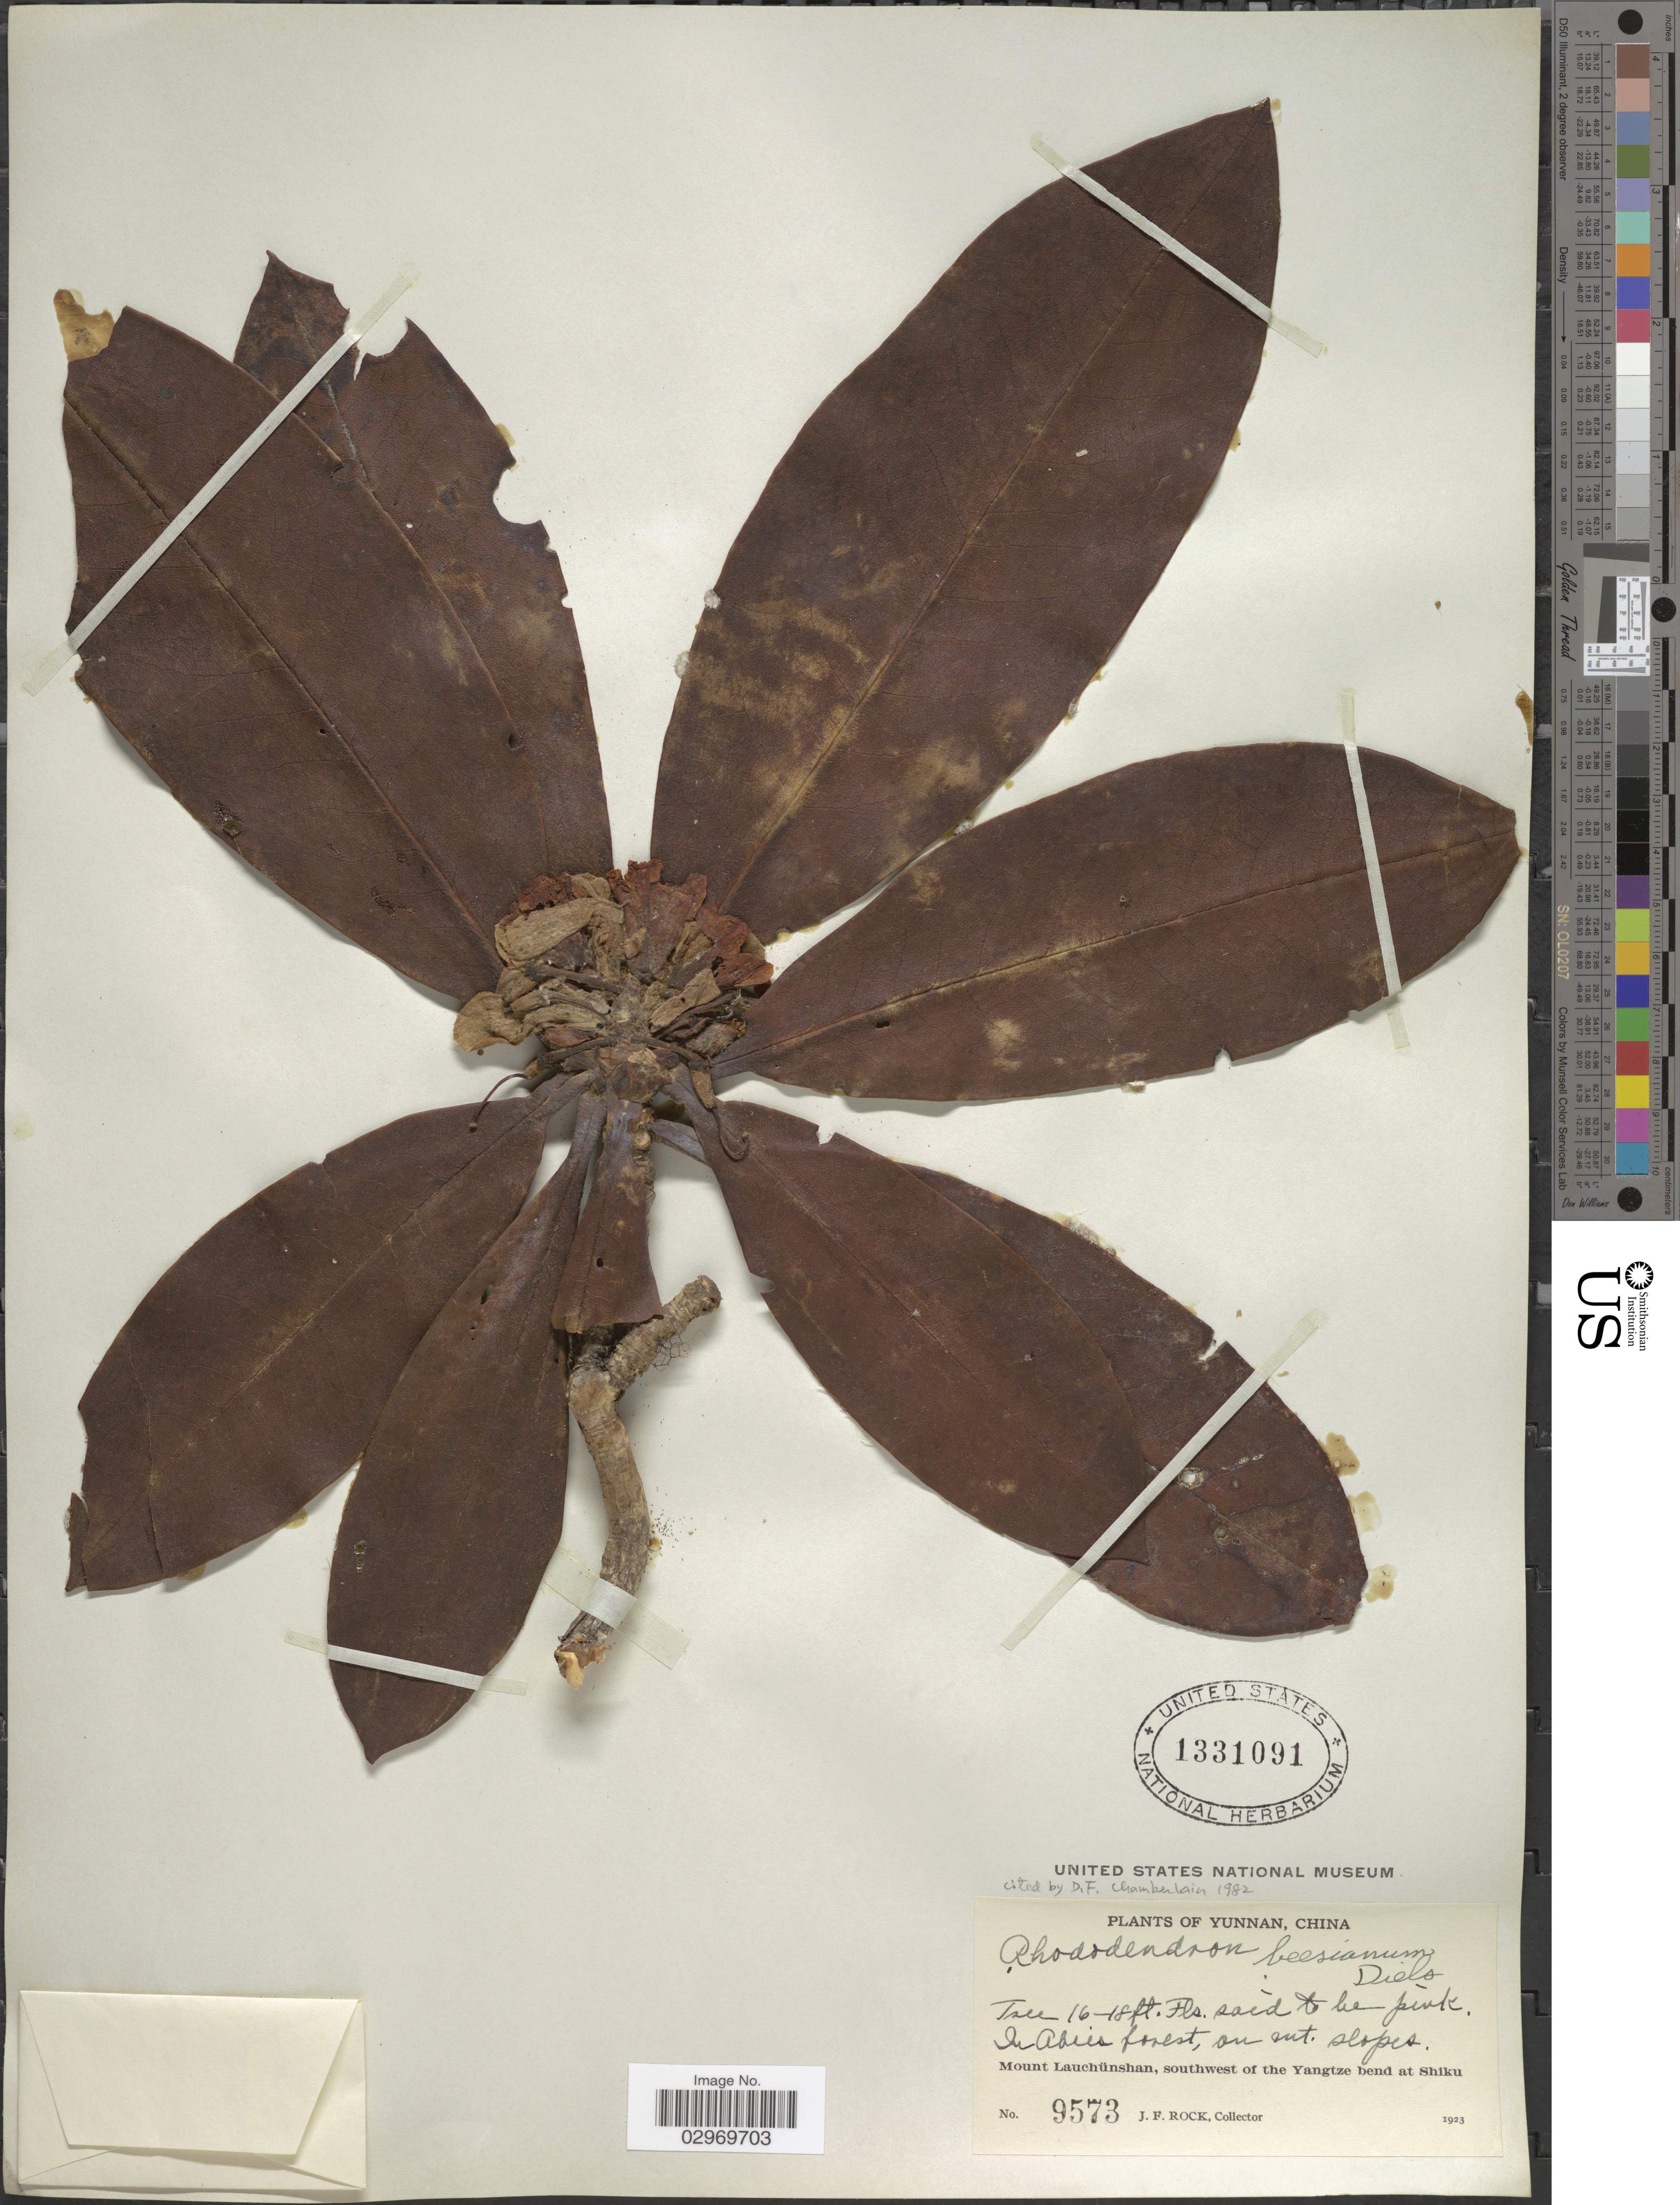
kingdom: Plantae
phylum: Tracheophyta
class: Magnoliopsida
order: Ericales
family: Ericaceae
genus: Rhododendron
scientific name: Rhododendron beesianum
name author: Diels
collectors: J. Rock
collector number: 9573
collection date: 1923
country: China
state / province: Yunnan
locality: Mount Lauchünshan, southwest of the Yangtze bend at Shiku.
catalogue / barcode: US 1331091